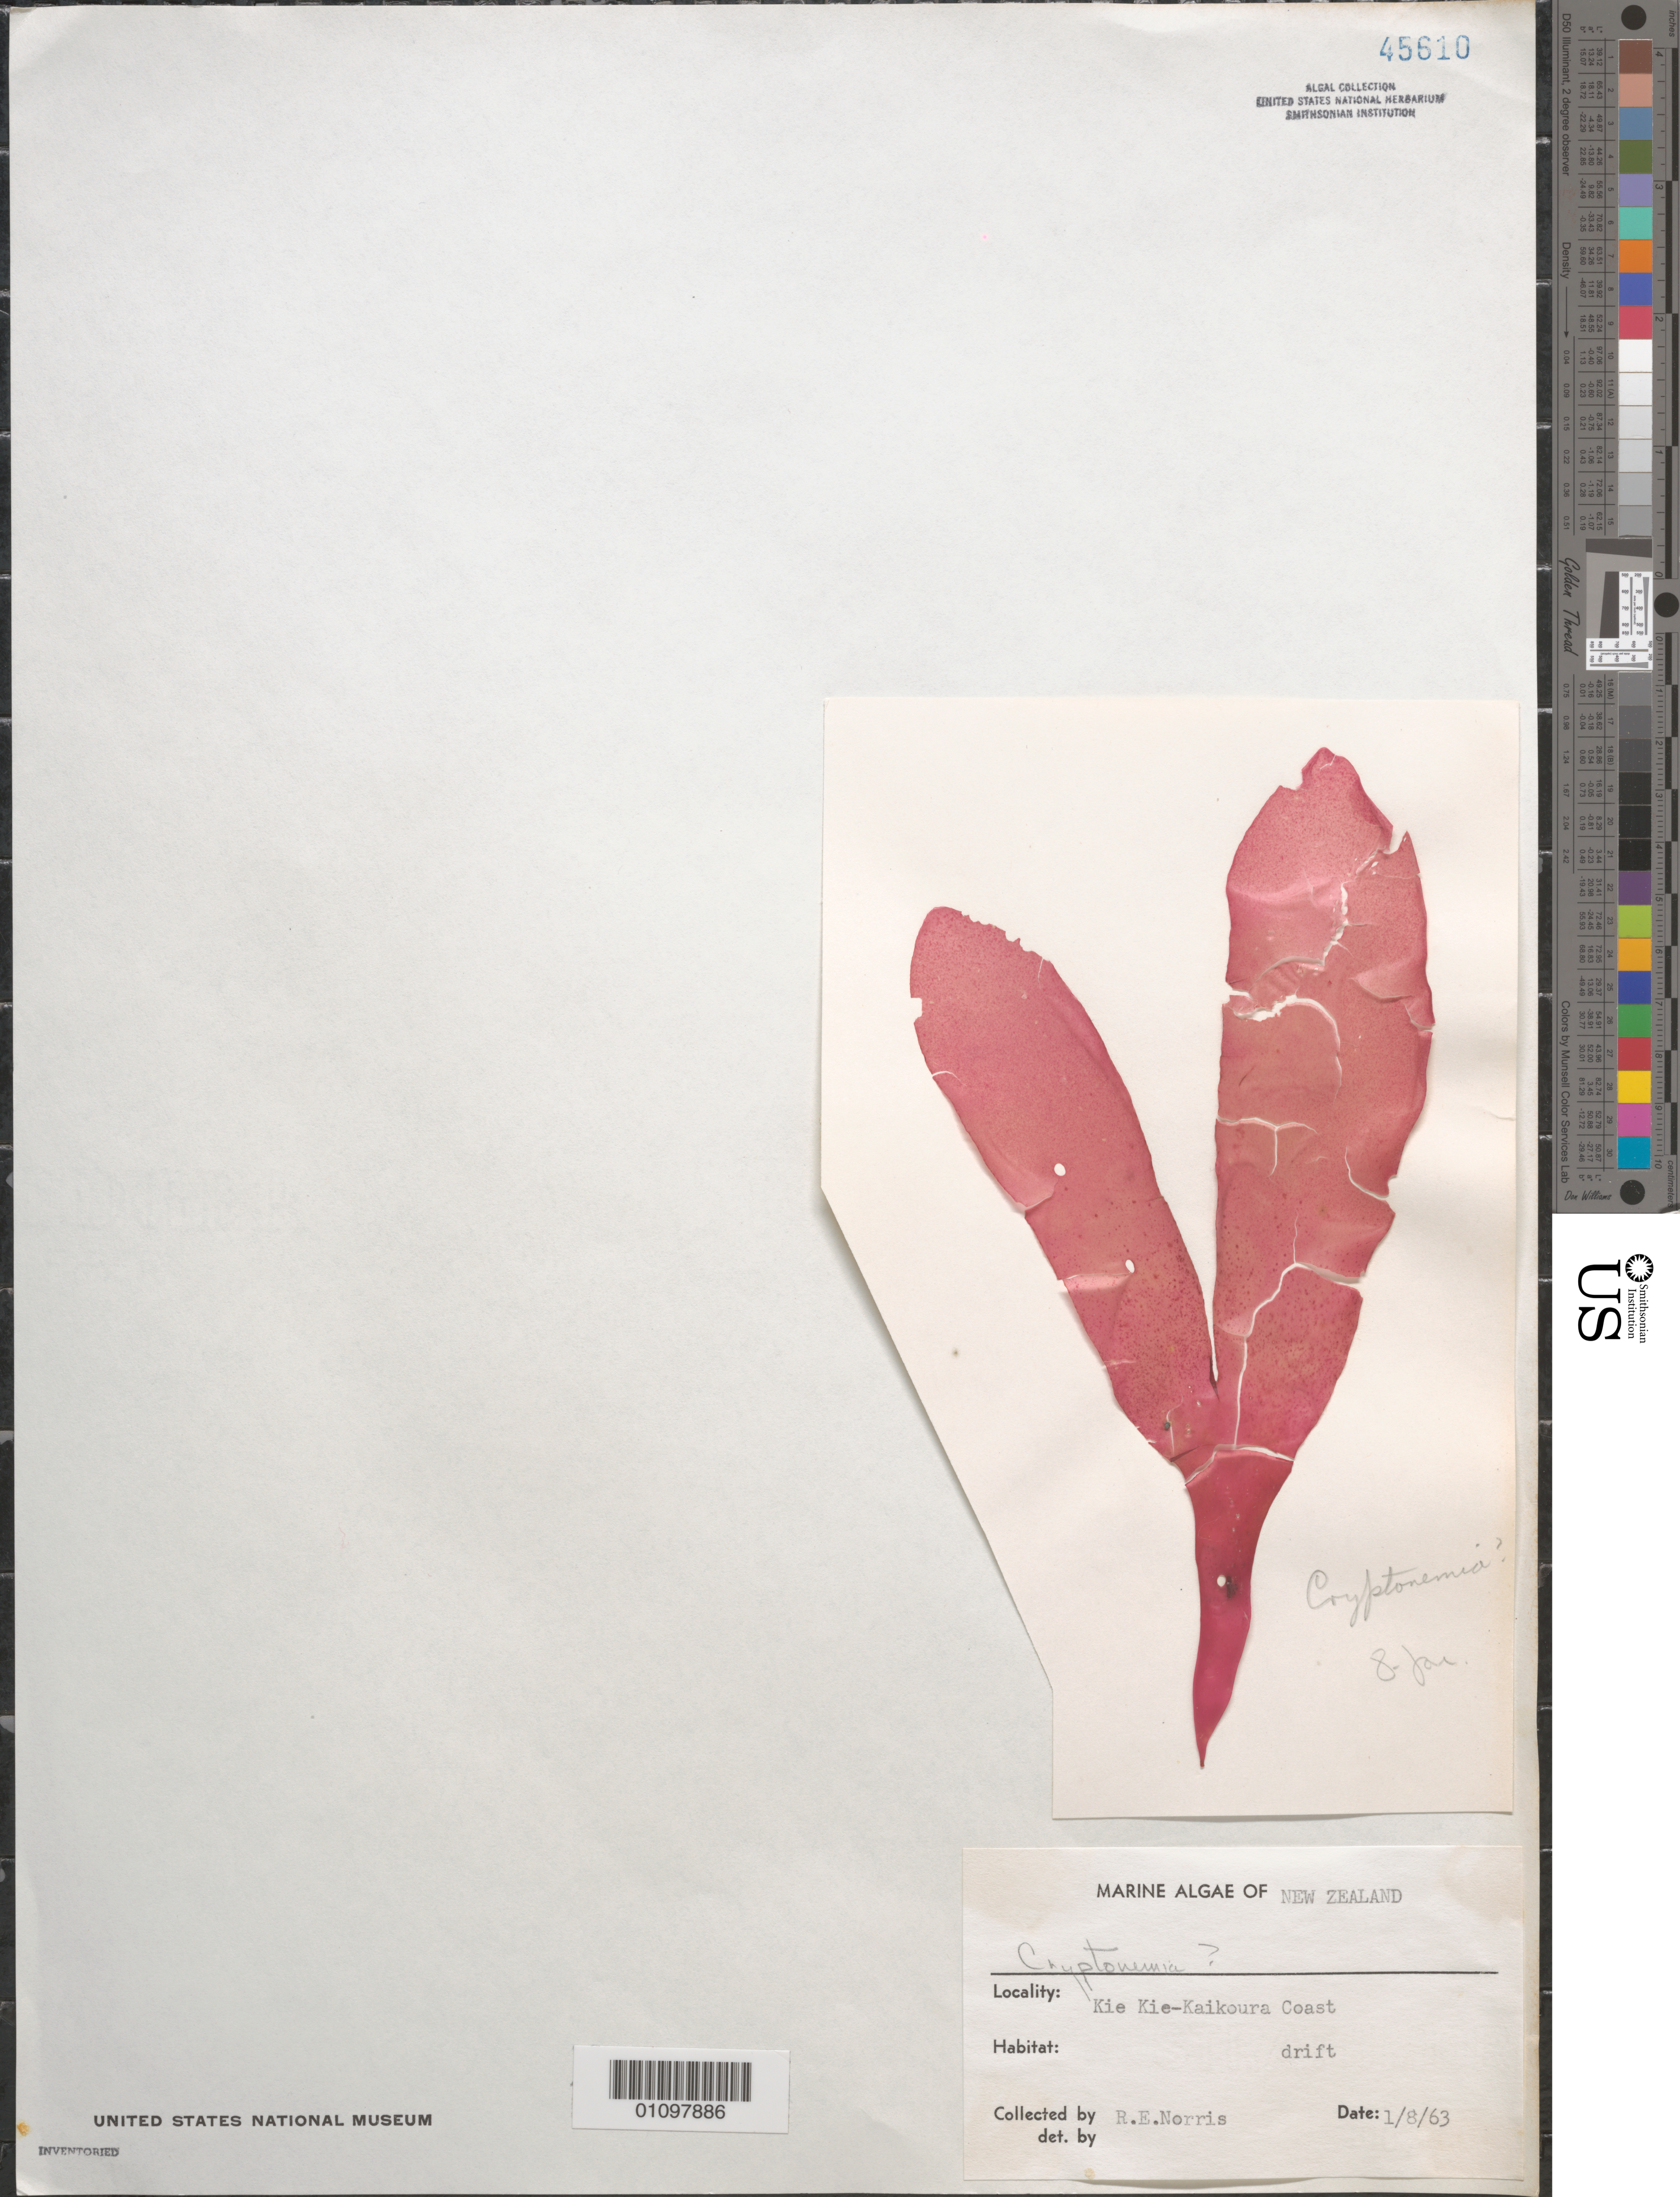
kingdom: Plantae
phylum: Rhodophyta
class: Florideophyceae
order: Halymeniales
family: Halymeniaceae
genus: Cryptonemia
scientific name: Cryptonemia sp.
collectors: R. E. Norris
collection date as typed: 08 Jan 1963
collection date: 1963-01-08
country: New Zealand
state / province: Canterbury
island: South Island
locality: Kie Kie-Kaikoura Coast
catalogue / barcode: US 45610